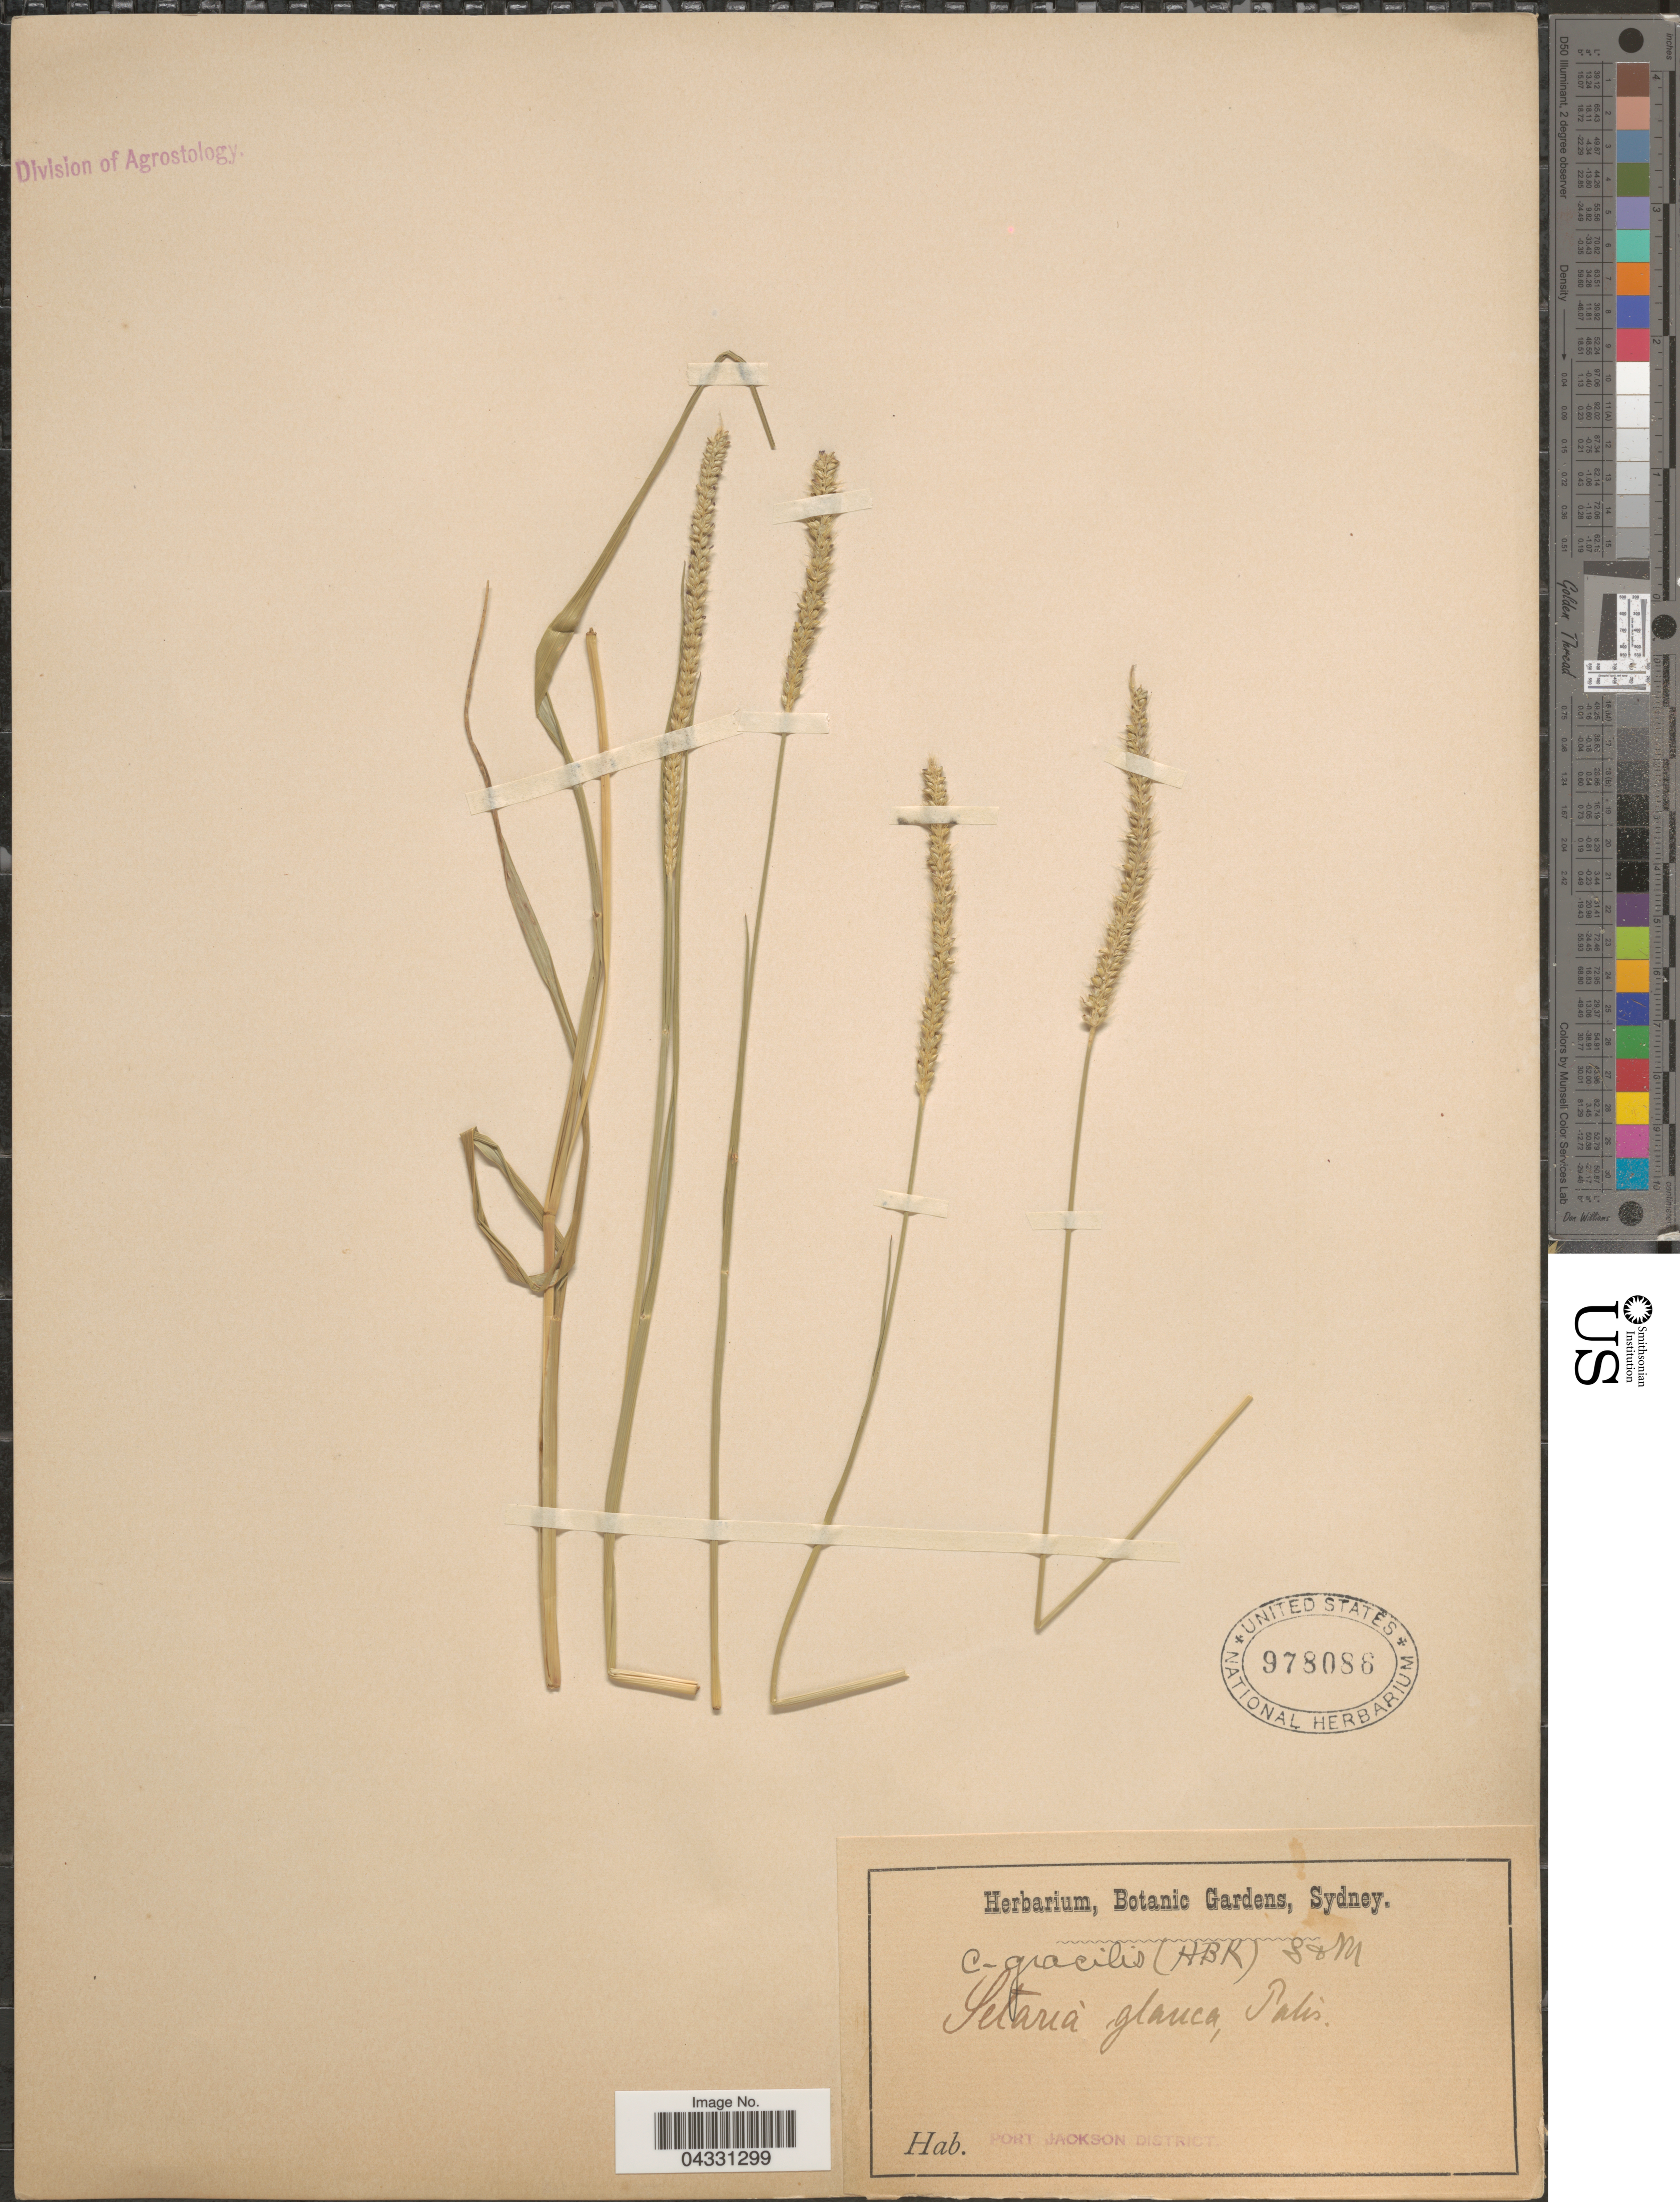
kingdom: Plantae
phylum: Tracheophyta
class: Liliopsida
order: Poales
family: Poaceae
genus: Setaria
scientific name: Setaria sp.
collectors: ex Herb. Bot. Gard. Sydney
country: Australia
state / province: New South Wales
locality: Port Jackson District.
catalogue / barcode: US 978086